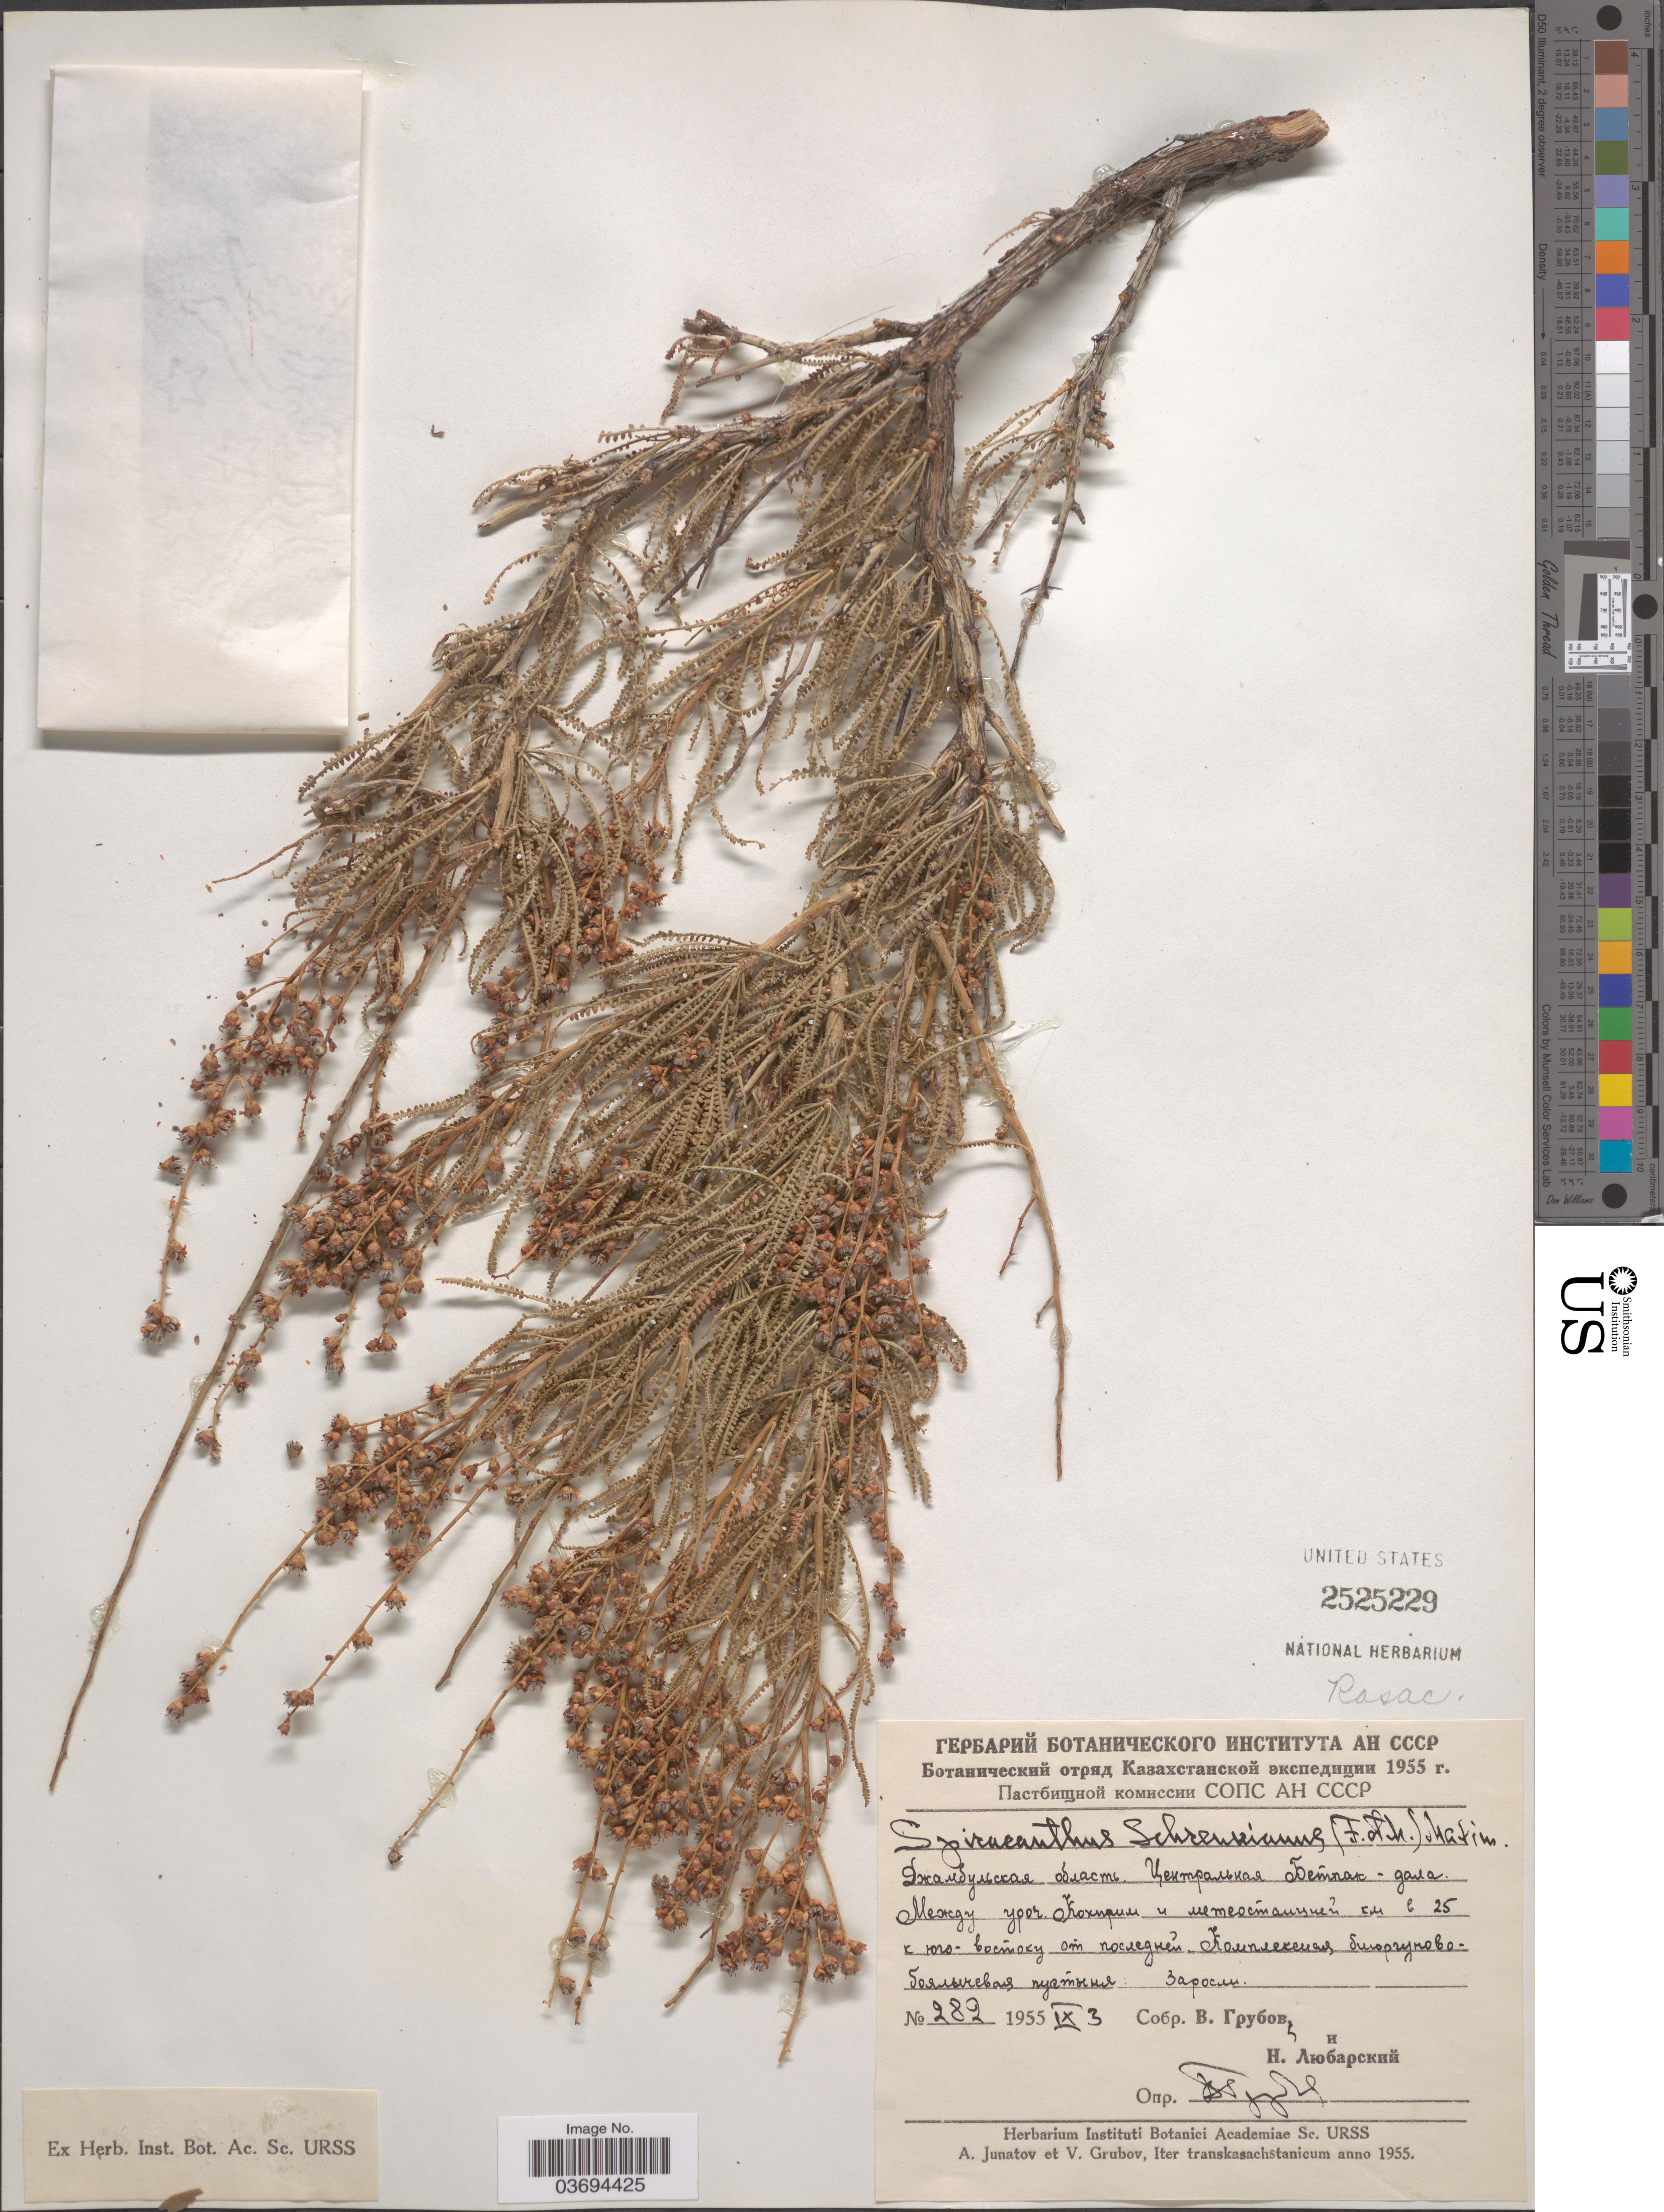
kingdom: Plantae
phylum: Tracheophyta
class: Magnoliopsida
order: Rosales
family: Rosaceae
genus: Spiraeanthus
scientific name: Spiraeanthus schrenckianus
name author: Maxim.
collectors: V. Grubov & N. Lyubarskiy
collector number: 282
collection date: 1955-09-03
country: Kazakhstan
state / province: Zhambyl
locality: Central Betpak- Dala Desert, 25 km SE of Meteostation. Iter transkasachstanicum.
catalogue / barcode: US 2525229